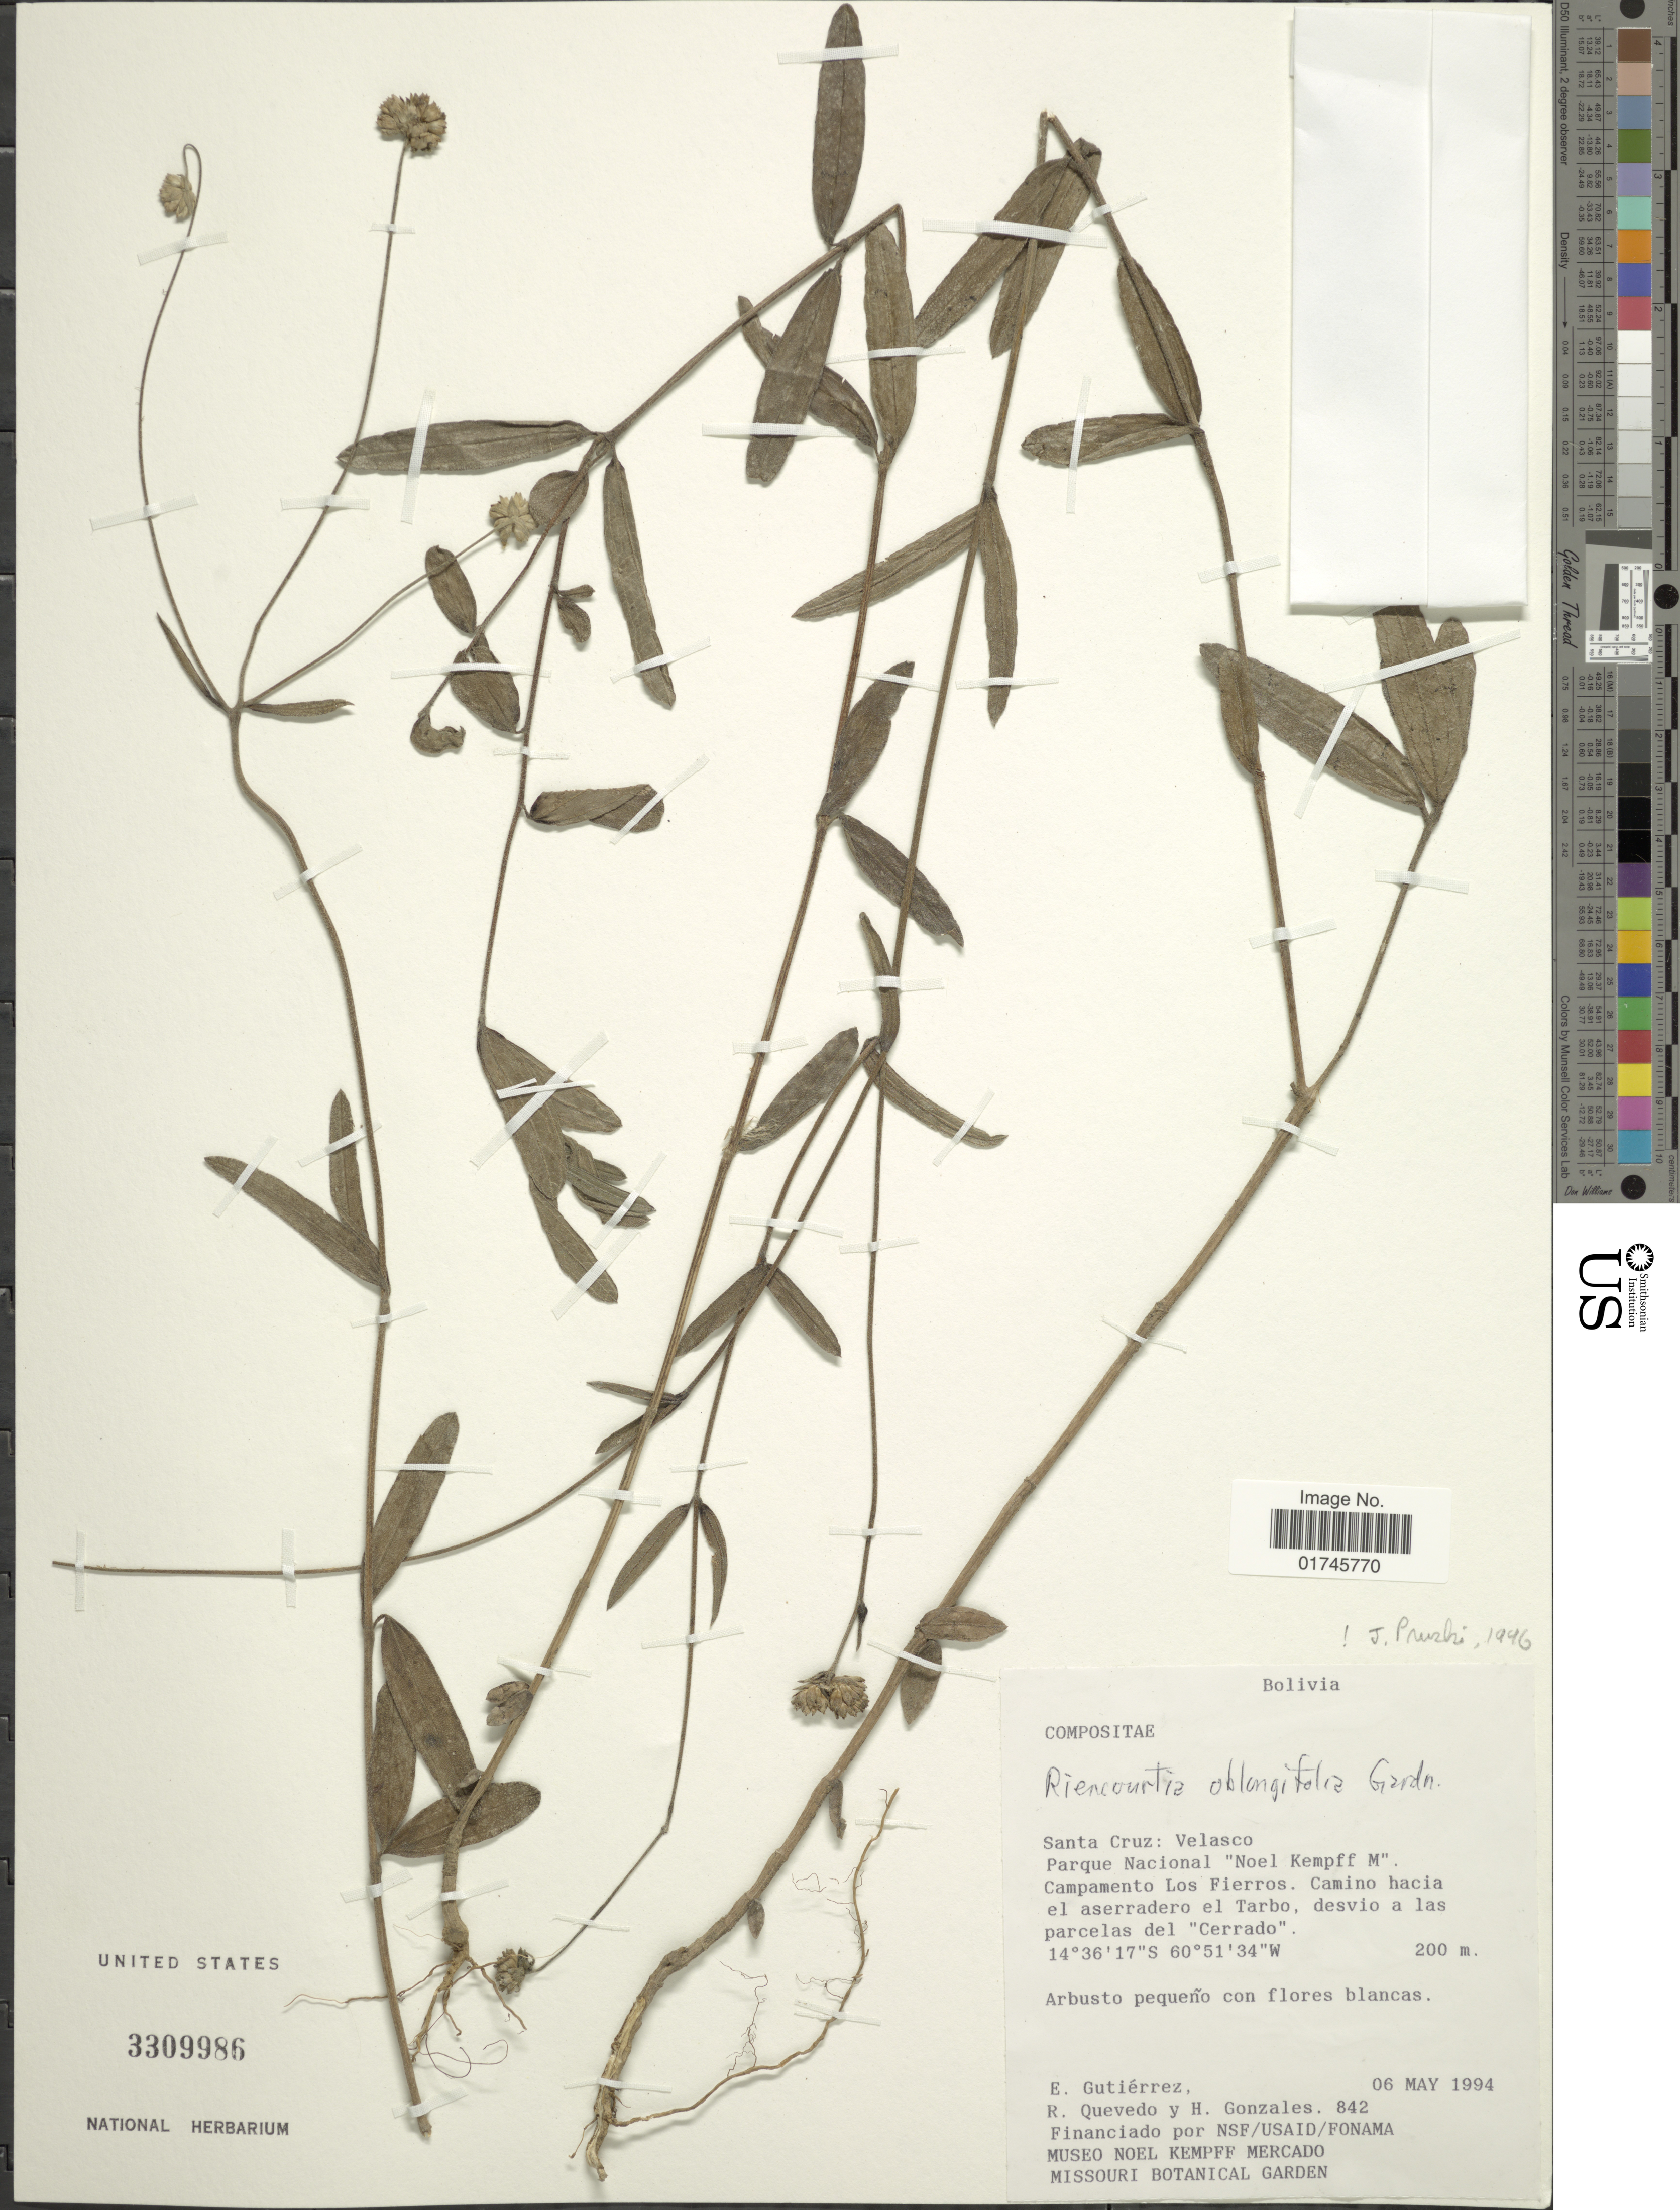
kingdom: Plantae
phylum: Tracheophyta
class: Magnoliopsida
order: Asterales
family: Asteraceae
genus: Riencourtia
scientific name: Riencourtia oblongifolia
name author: Gardner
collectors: E. Gutiérrez, R. Quevedo & H. Gonzales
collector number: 842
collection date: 1994-05-06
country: Bolivia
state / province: Santa Cruz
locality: Santa Cruz: Velasco, Parque Nacional "Noel Kempff M" Campamento Los Fierros.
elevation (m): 200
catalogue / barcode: US 3309986